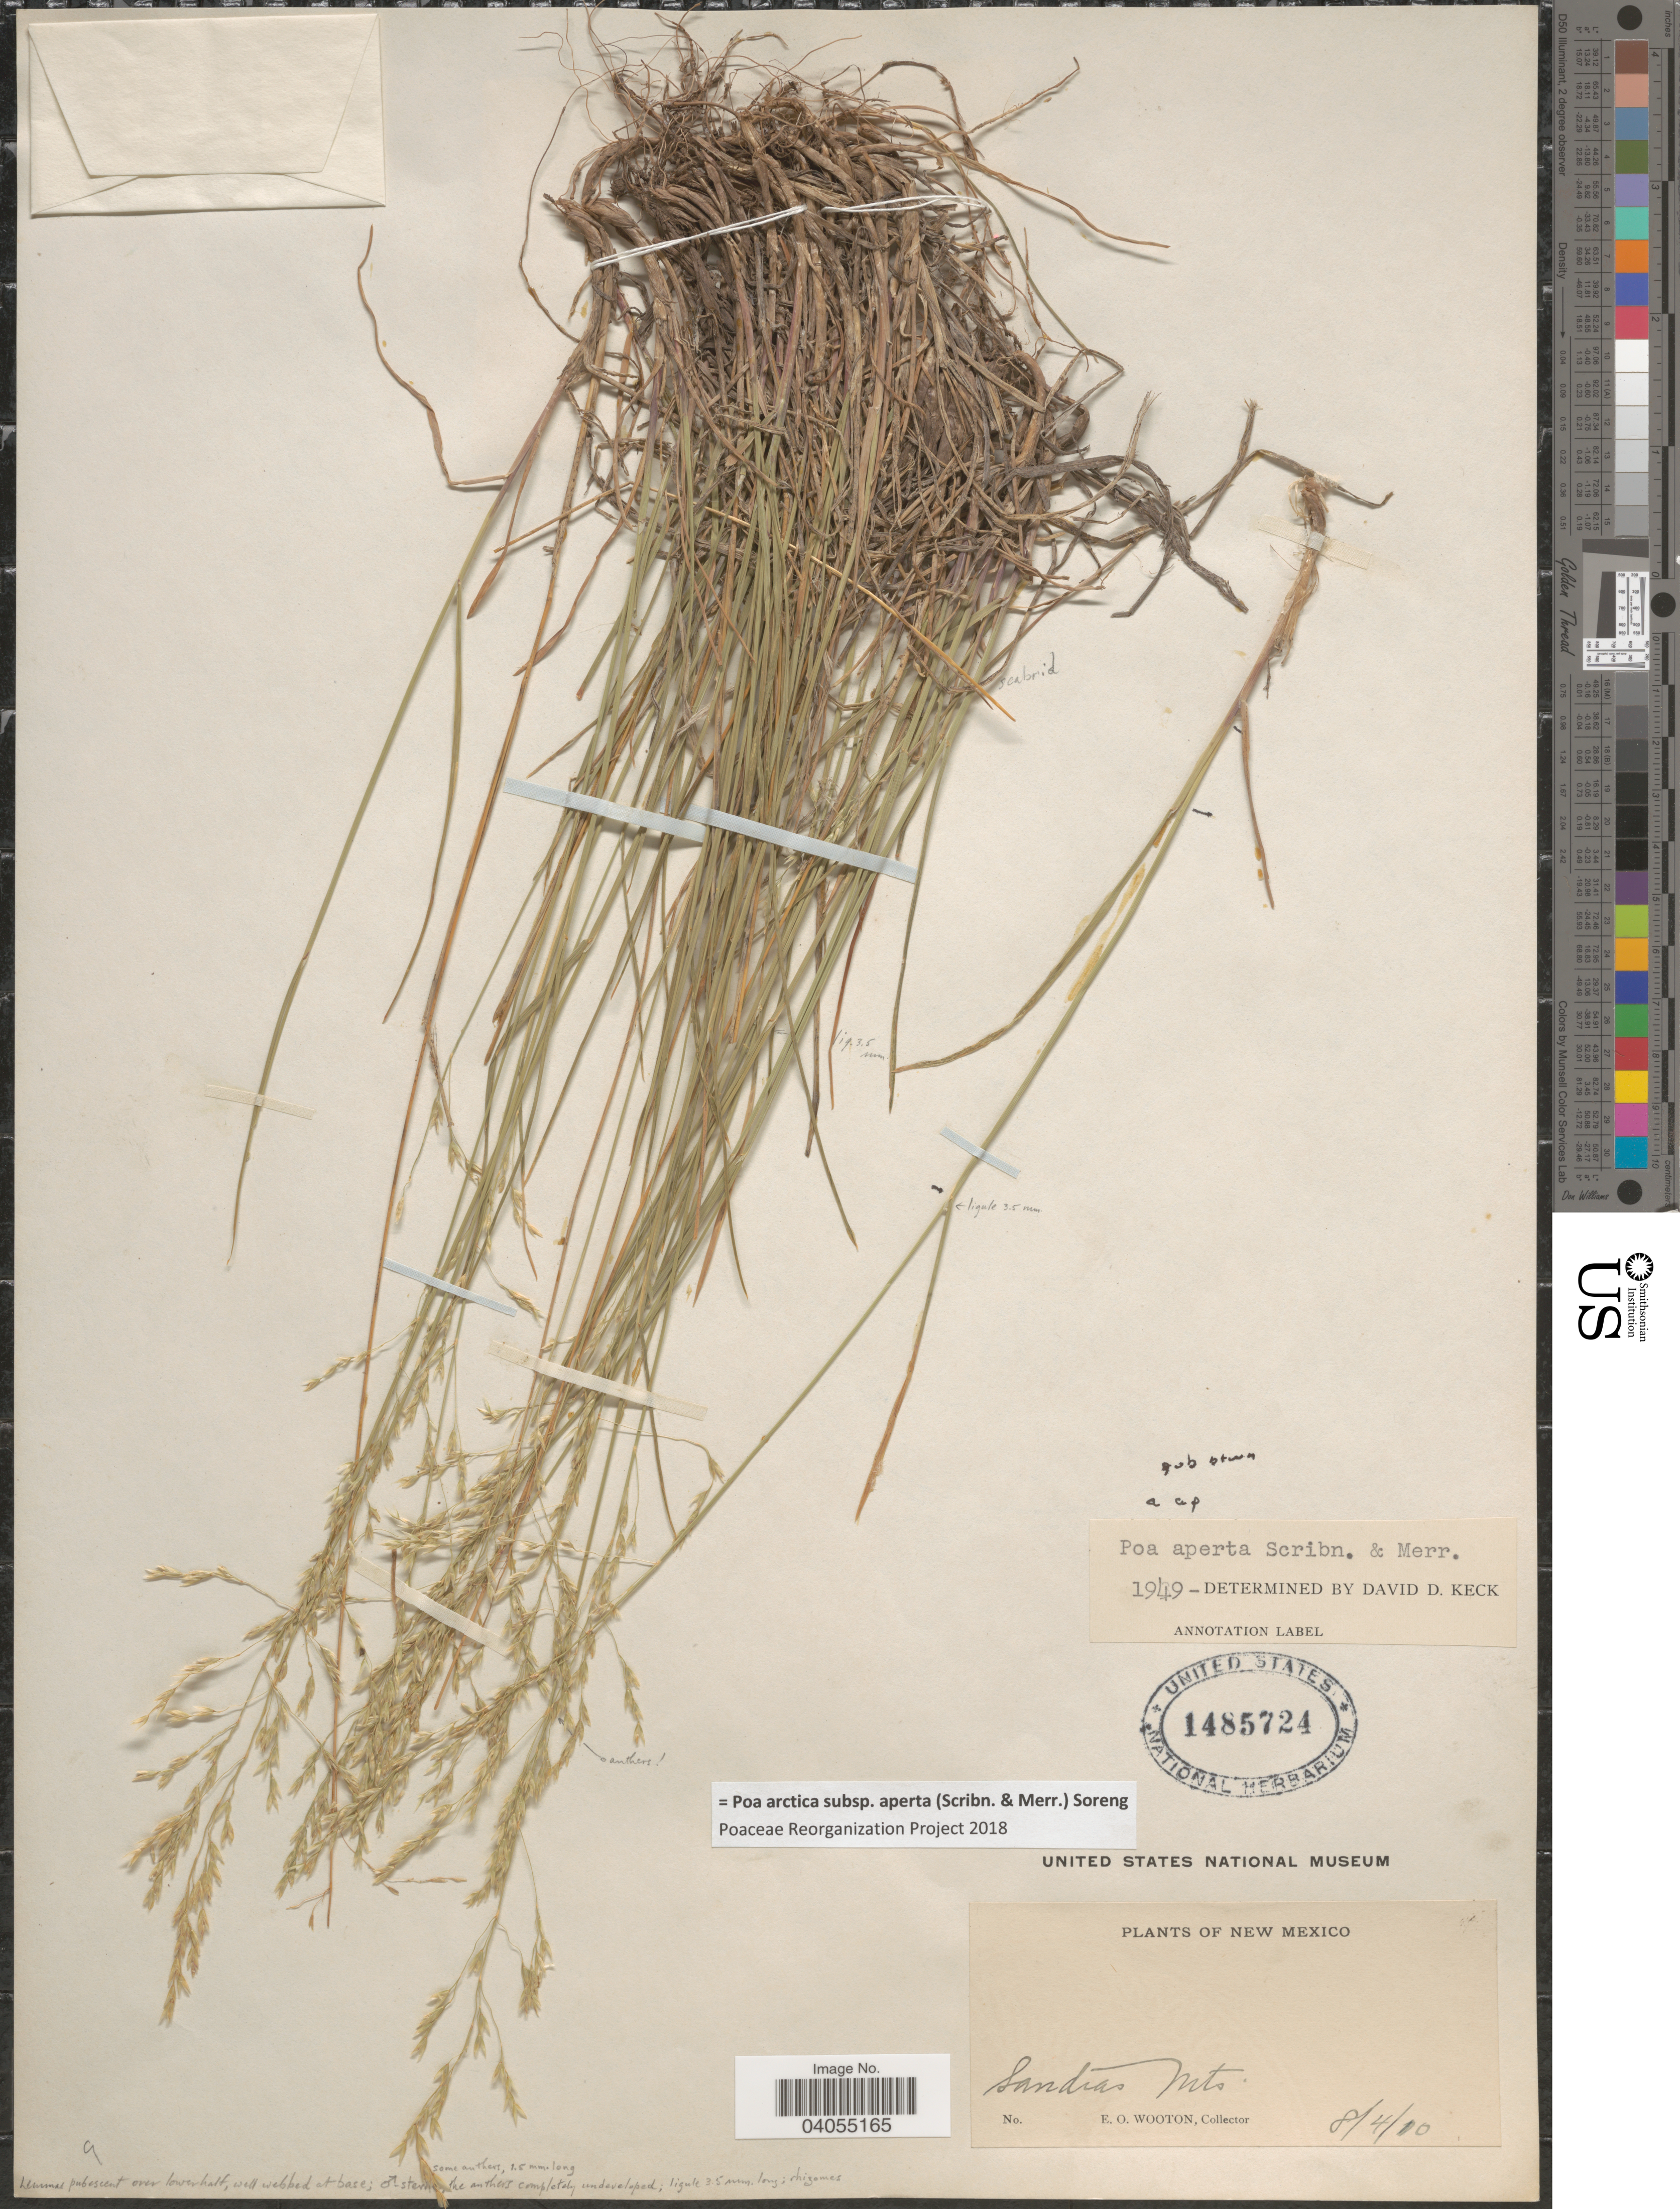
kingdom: Plantae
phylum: Tracheophyta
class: Liliopsida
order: Poales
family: Poaceae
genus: Poa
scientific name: Poa arctica subsp. aperta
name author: (Scribn. & Merr.) Soreng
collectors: E. O. Wooton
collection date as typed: Transcribed d/m/y: 4/8/10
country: United States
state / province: New Mexico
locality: Sandias Mts.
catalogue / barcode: US 1485724